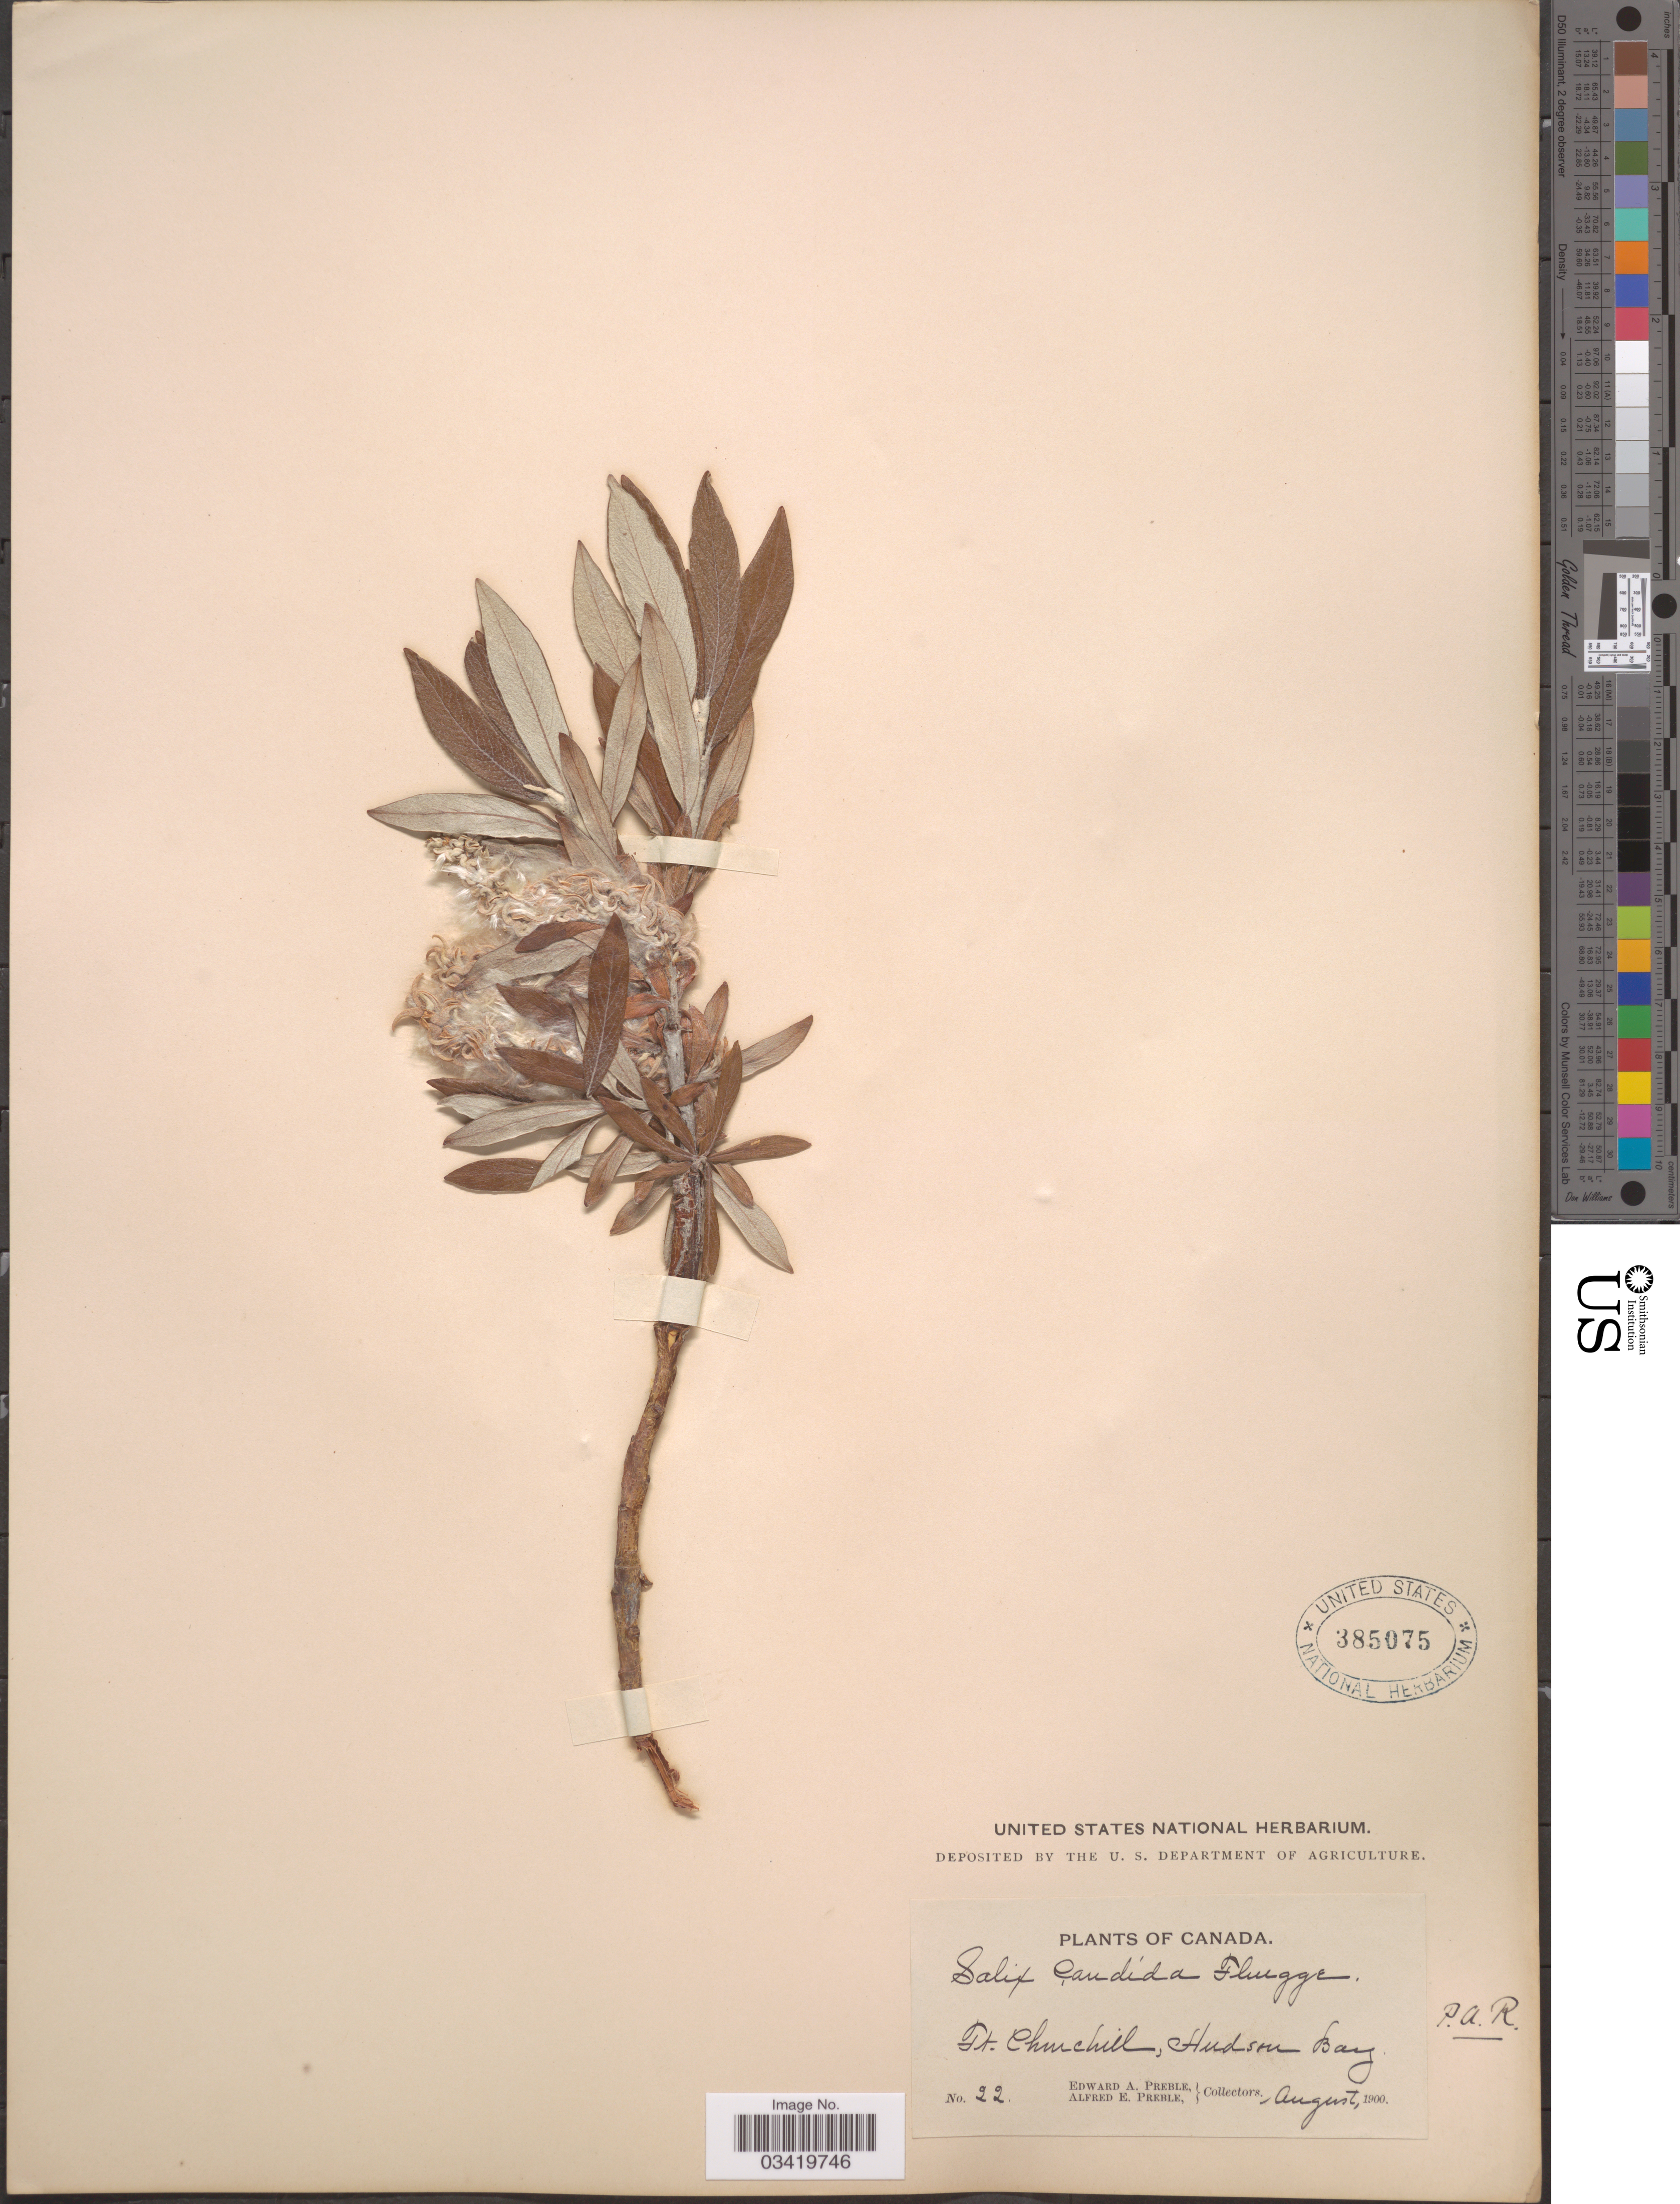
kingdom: Plantae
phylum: Tracheophyta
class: Magnoliopsida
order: Malpighiales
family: Salicaceae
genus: Salix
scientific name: Salix candida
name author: Flüggé ex Willd.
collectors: E. Preble & A. Preble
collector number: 22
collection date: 1900-08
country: Canada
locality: Ft. Churchill, Hudson Bay.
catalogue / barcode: US 385075